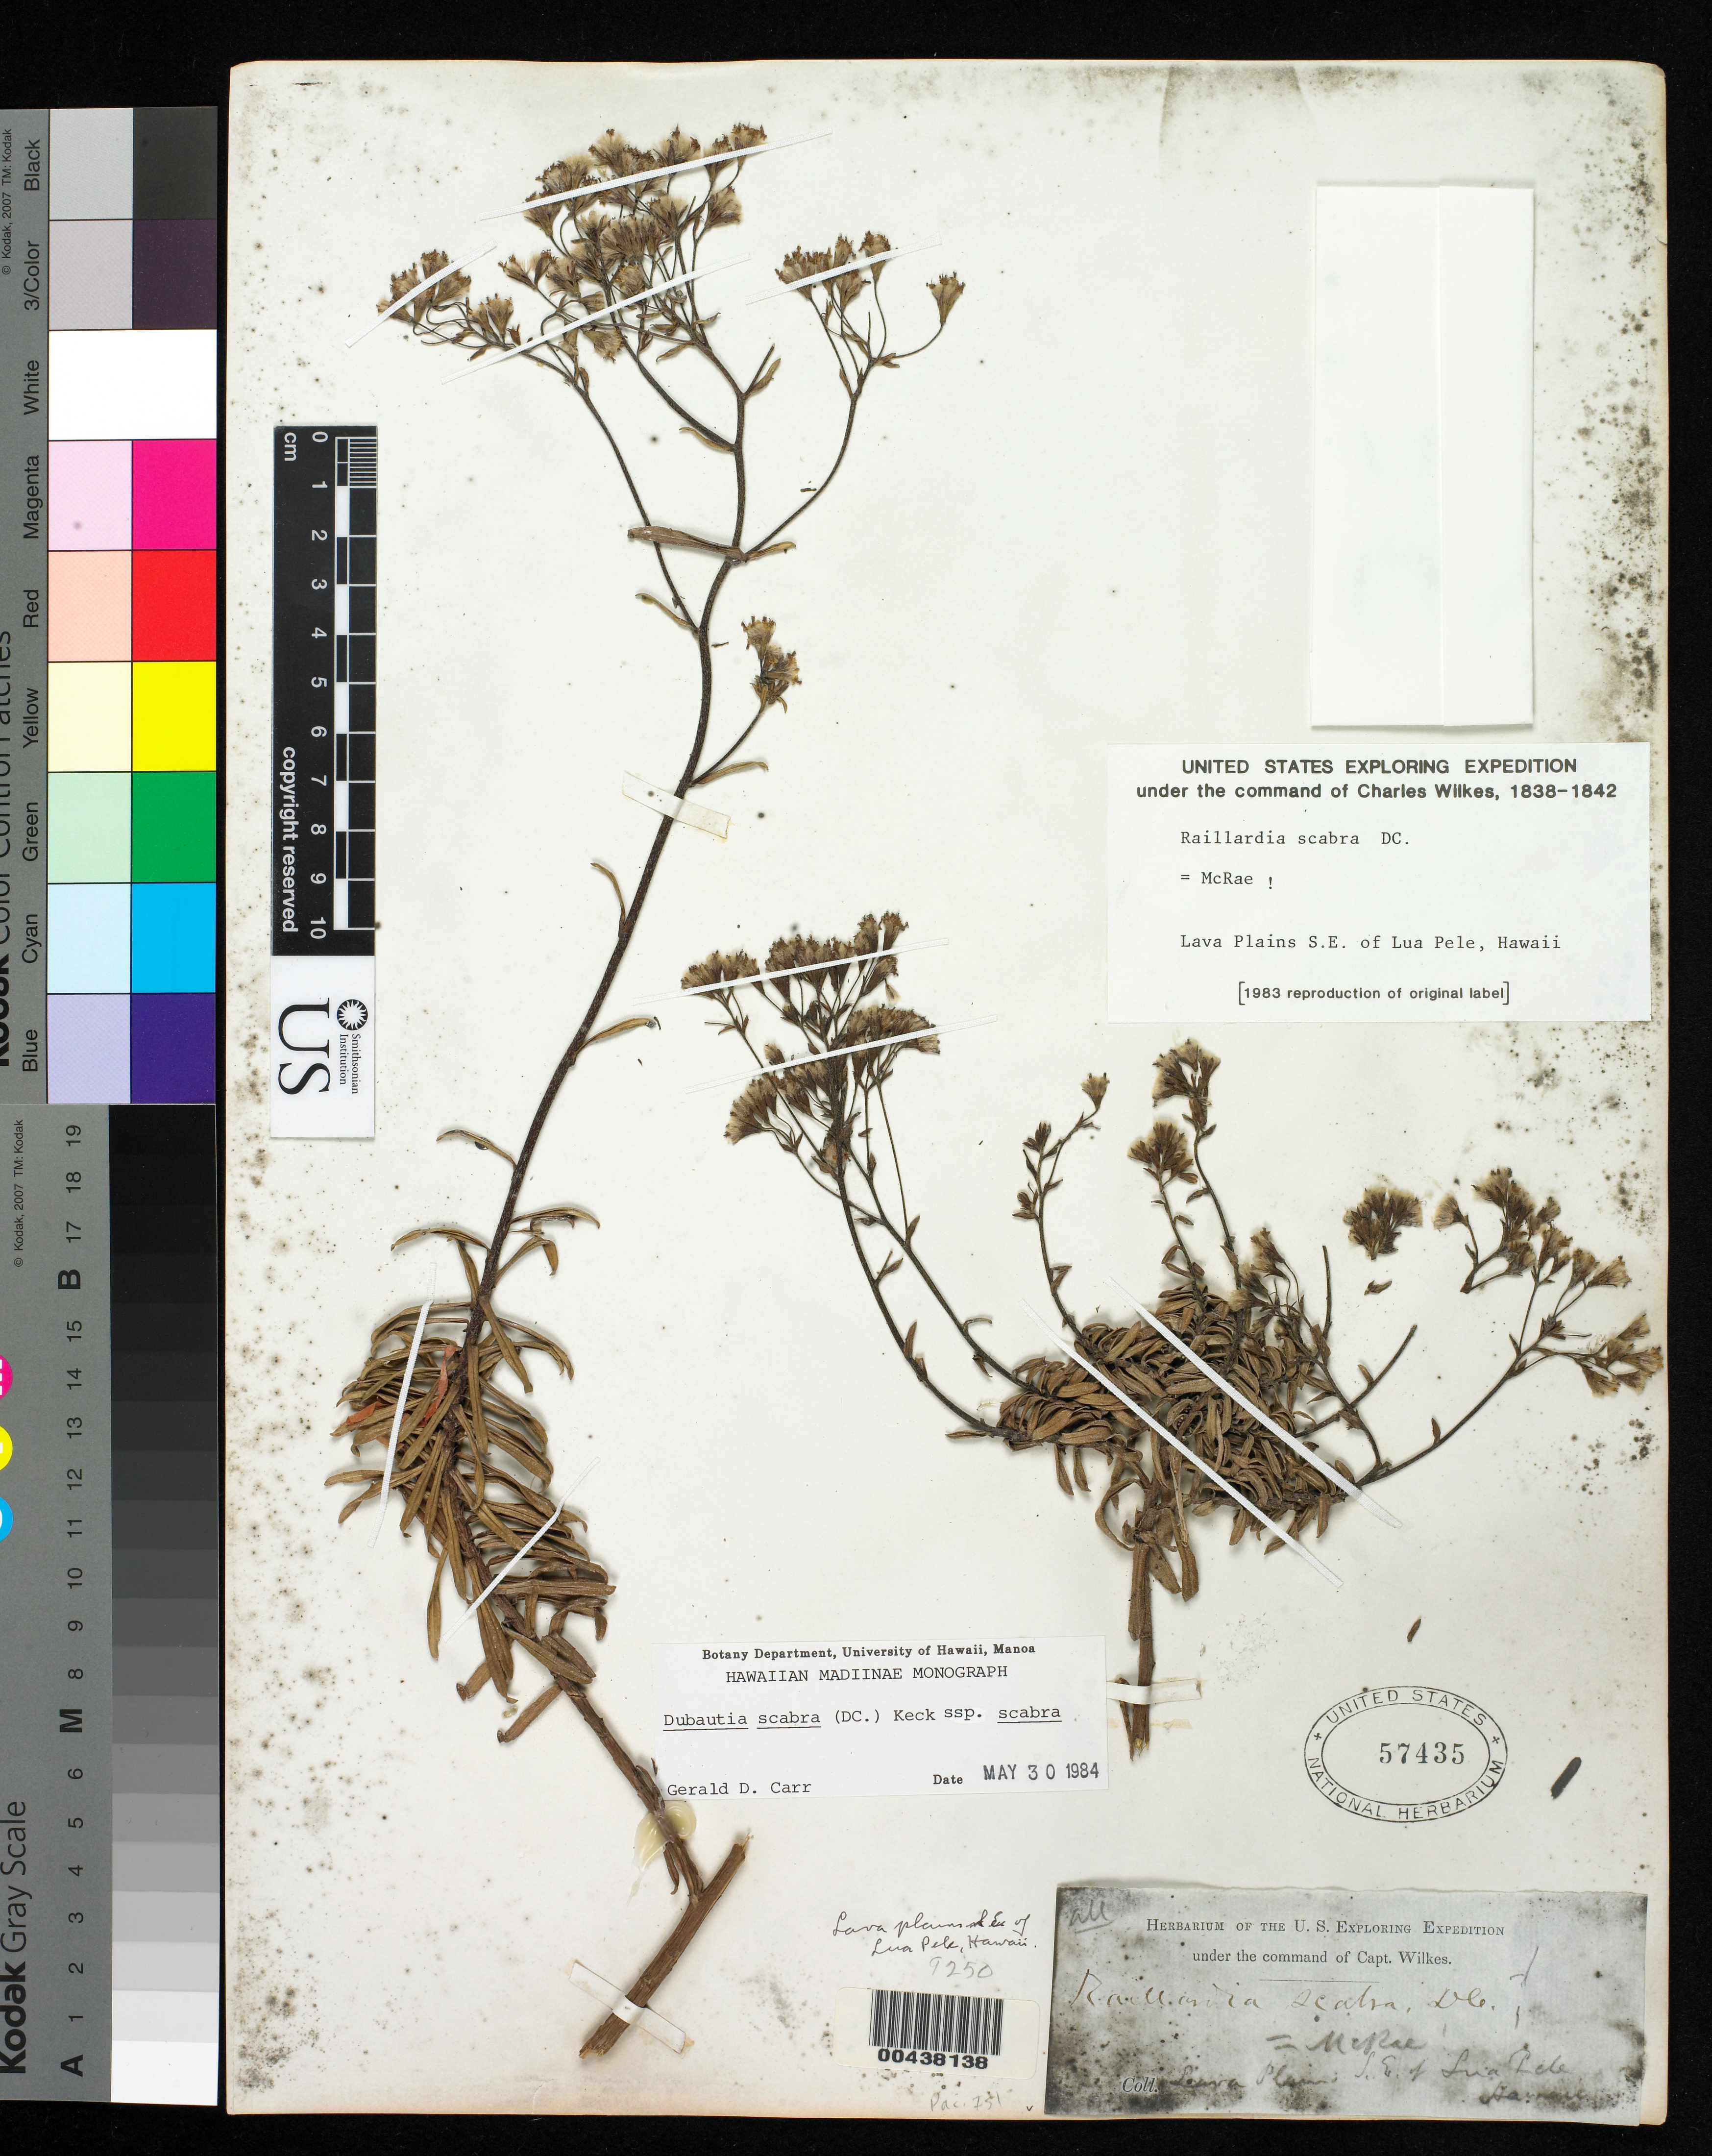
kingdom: Plantae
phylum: Tracheophyta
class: Magnoliopsida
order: Asterales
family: Asteraceae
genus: Dubautia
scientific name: Dubautia scabra subsp. scabra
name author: (DC.) D.D. Keck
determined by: Carr, G. D.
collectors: Wilkes Explor. Exped.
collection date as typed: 1838 to -- --- 1842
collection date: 1838/1842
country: United States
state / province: Hawaii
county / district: Hawaii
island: Hawaii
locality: Lava Plains SE of Lua Pele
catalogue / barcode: US 57435